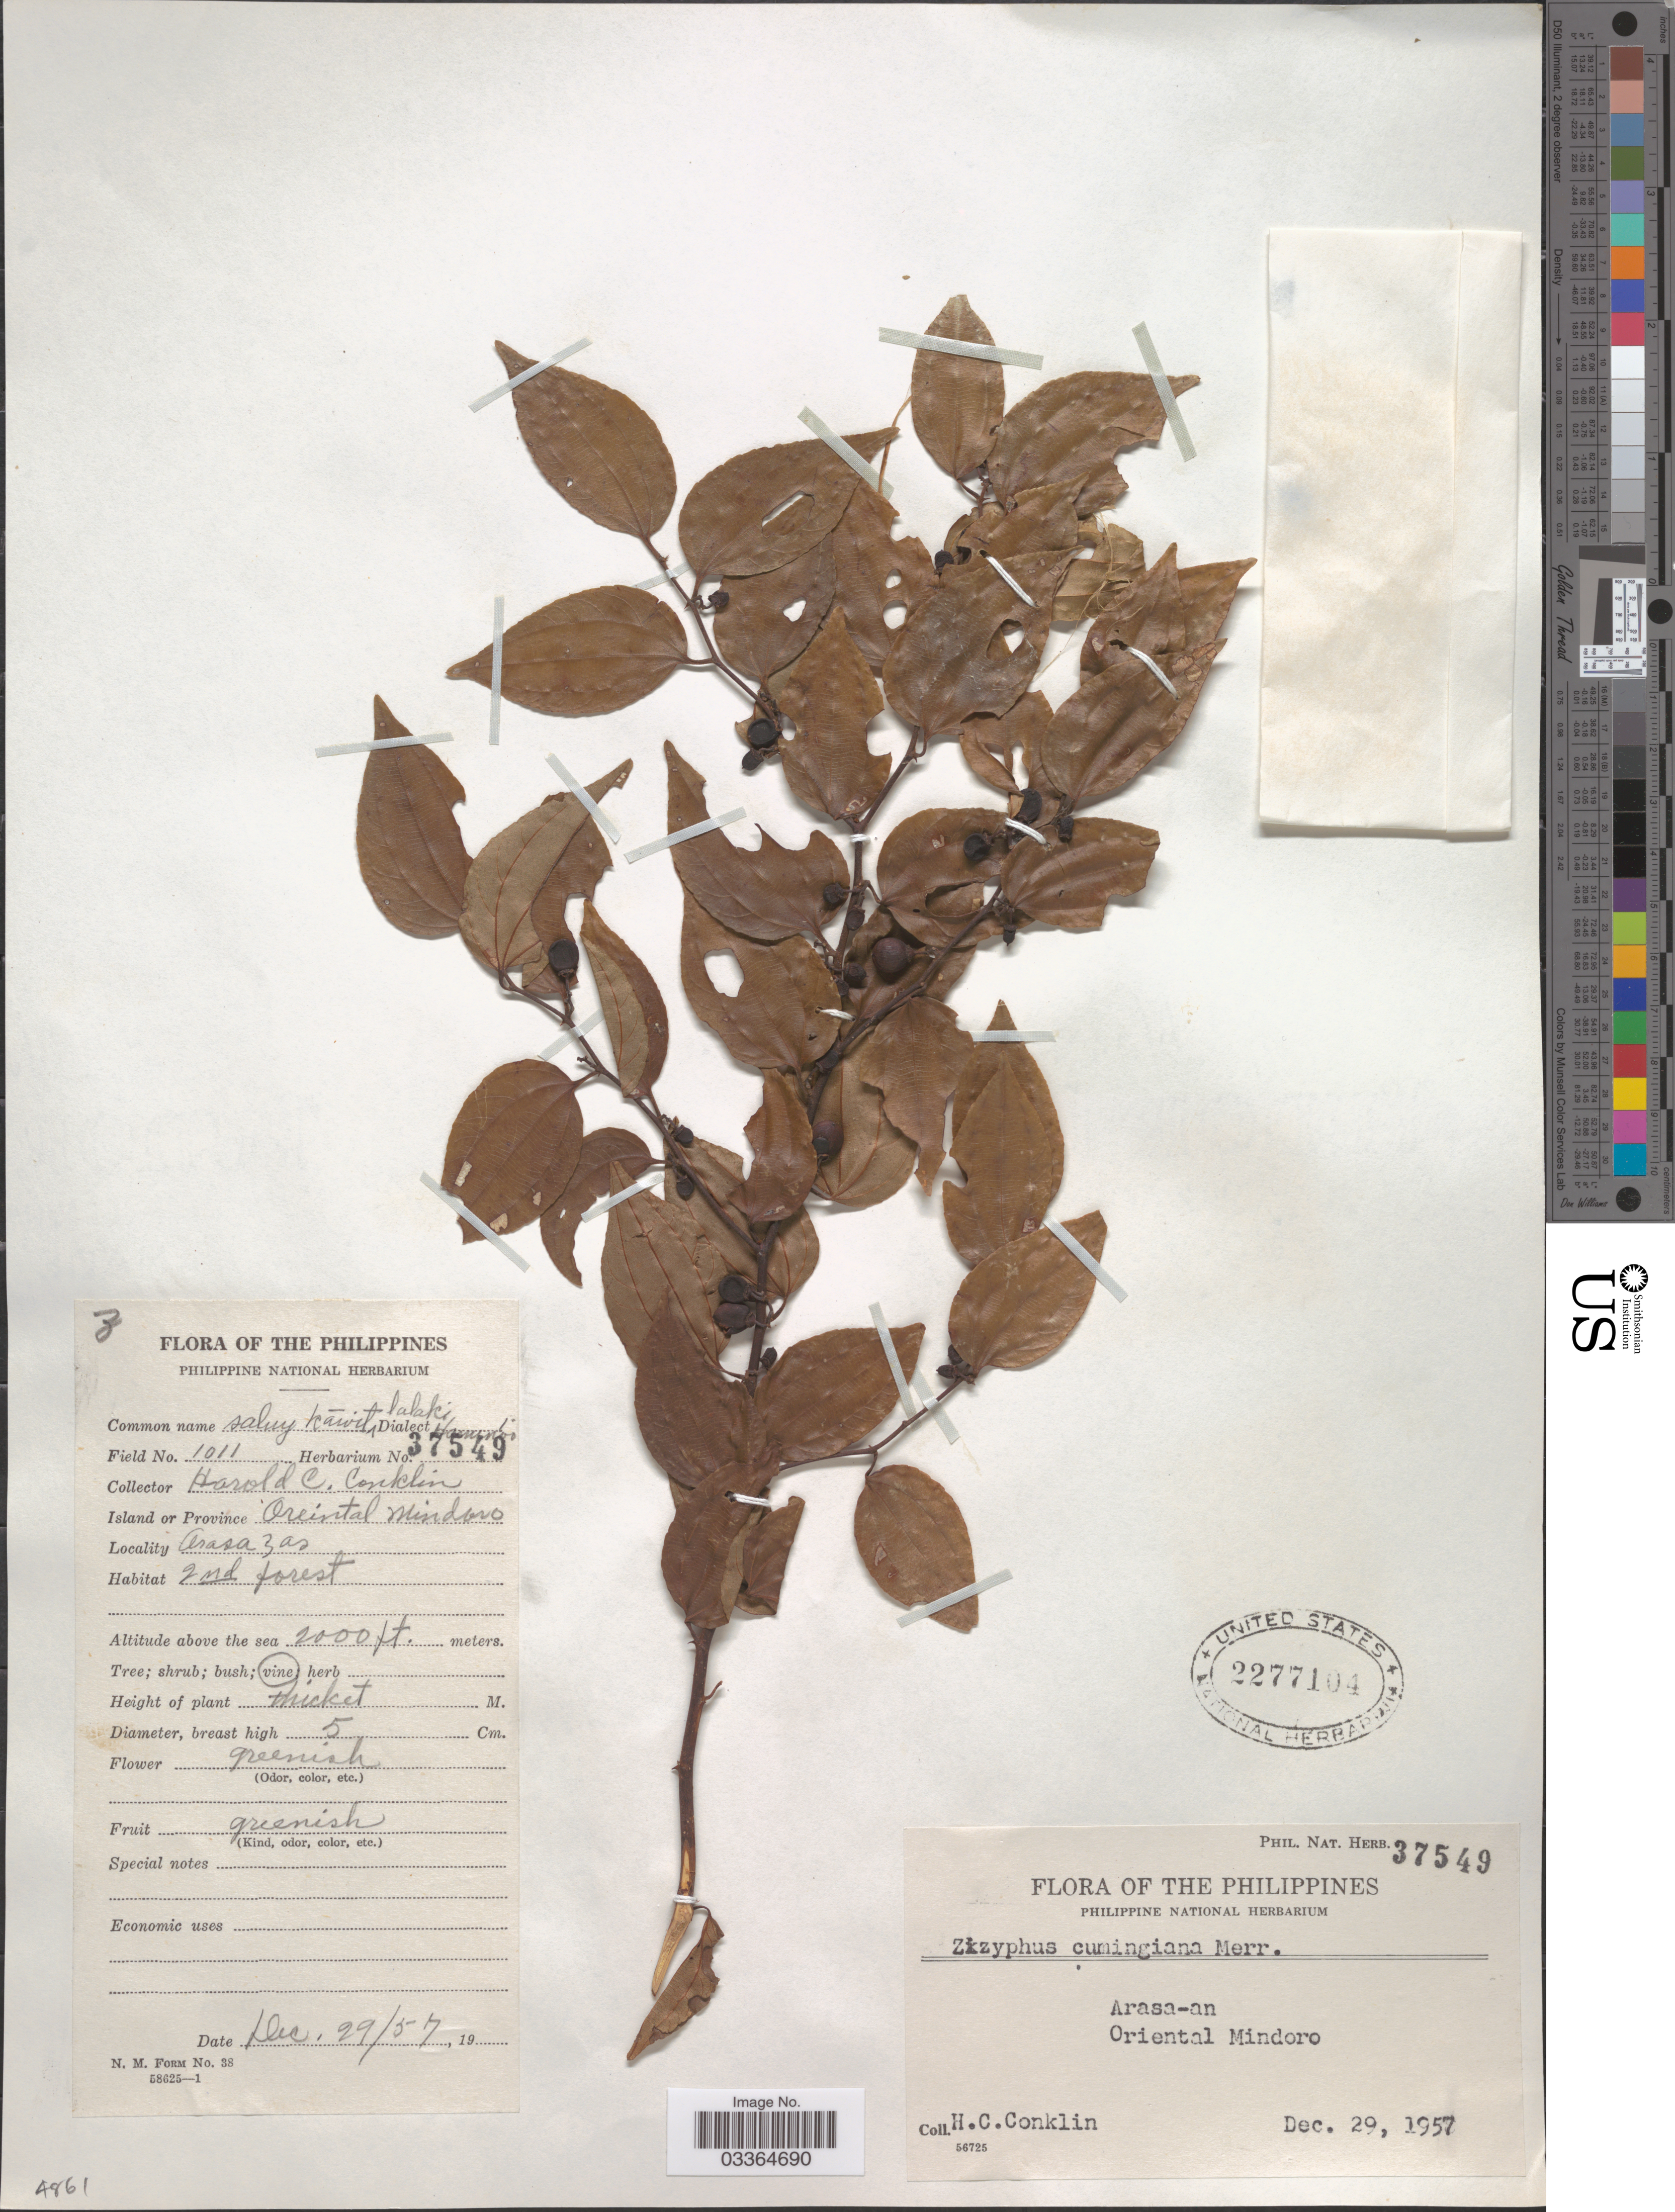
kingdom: Plantae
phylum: Tracheophyta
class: Magnoliopsida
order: Rosales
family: Rhamnaceae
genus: Ziziphus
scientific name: Ziziphus cumingiana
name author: Merr.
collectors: H. Conklin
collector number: Phil. Nat. Herb. 37549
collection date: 1958-12-29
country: Philippines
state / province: Mimaropa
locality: Arasa-an, Oriental Mindoro.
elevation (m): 610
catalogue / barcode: US 2277104